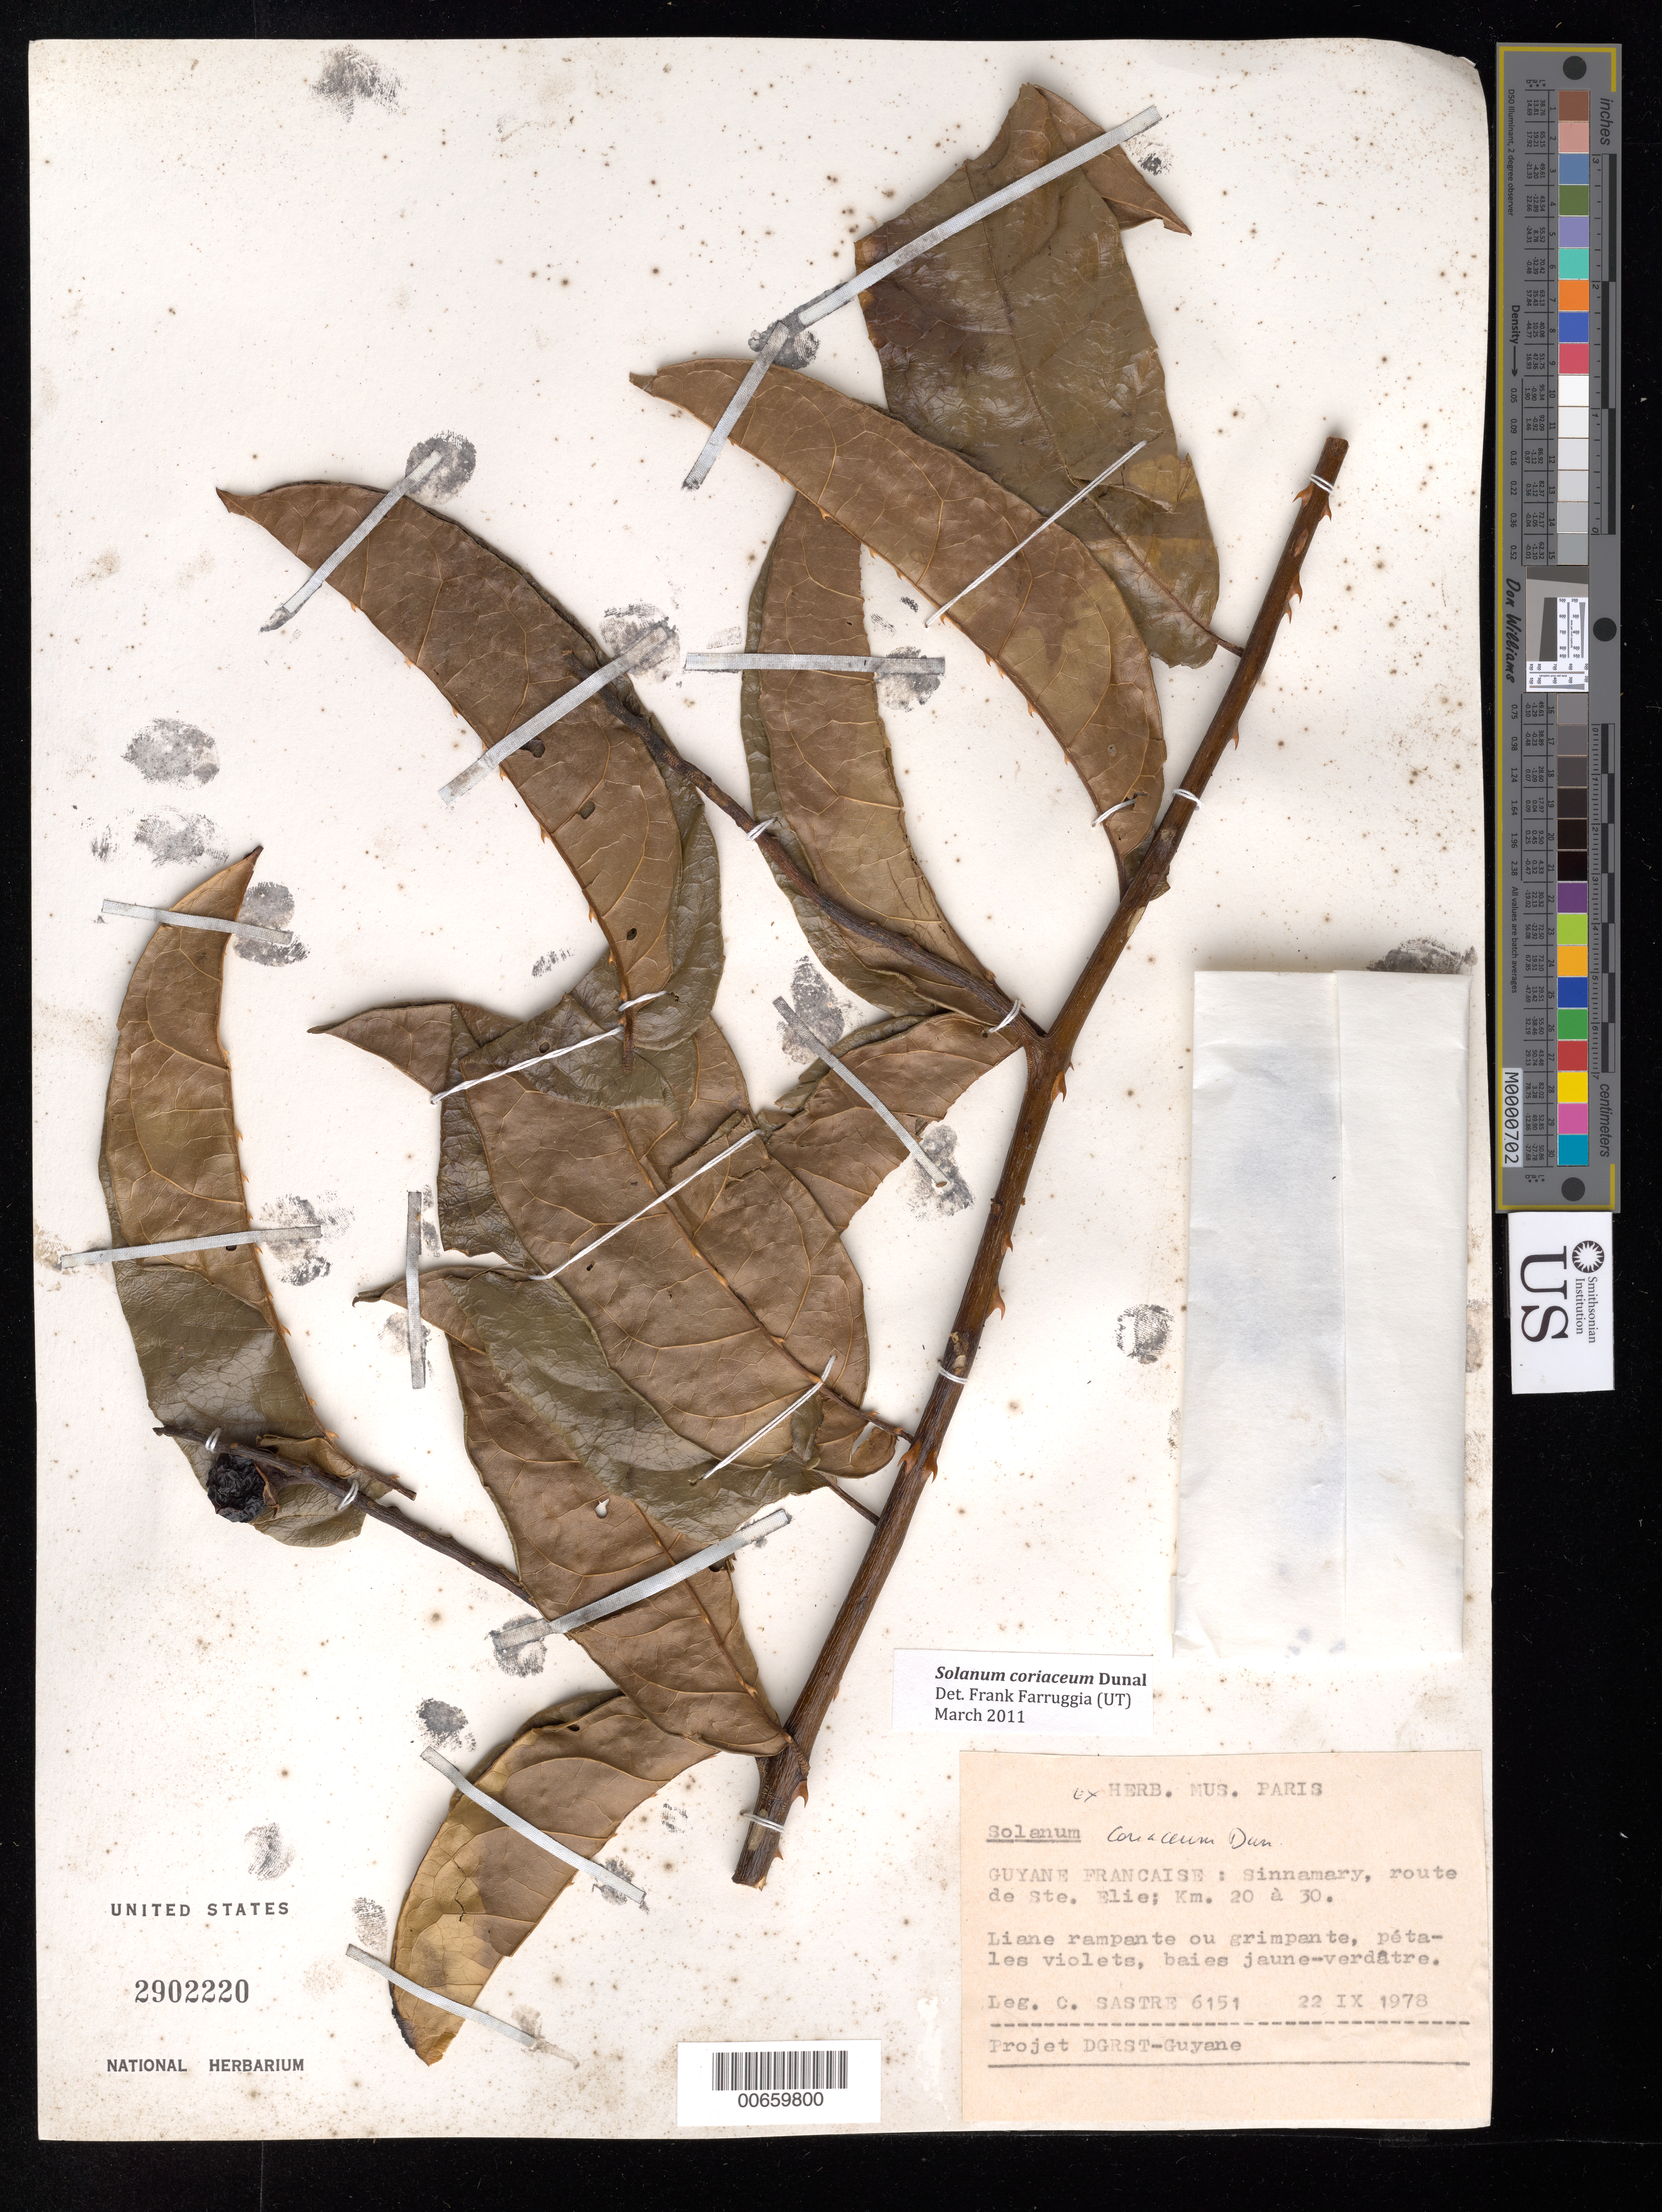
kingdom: Plantae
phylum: Tracheophyta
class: Magnoliopsida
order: Solanales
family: Solanaceae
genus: Solanum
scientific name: Solanum coriaceum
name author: Dunal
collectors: C. H. L. Sastre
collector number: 6151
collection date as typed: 9 Sep 1978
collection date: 1978-09-09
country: French Guiana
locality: Sinnamary, route de Ste. Elie, km 20-30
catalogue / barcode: US 2902220